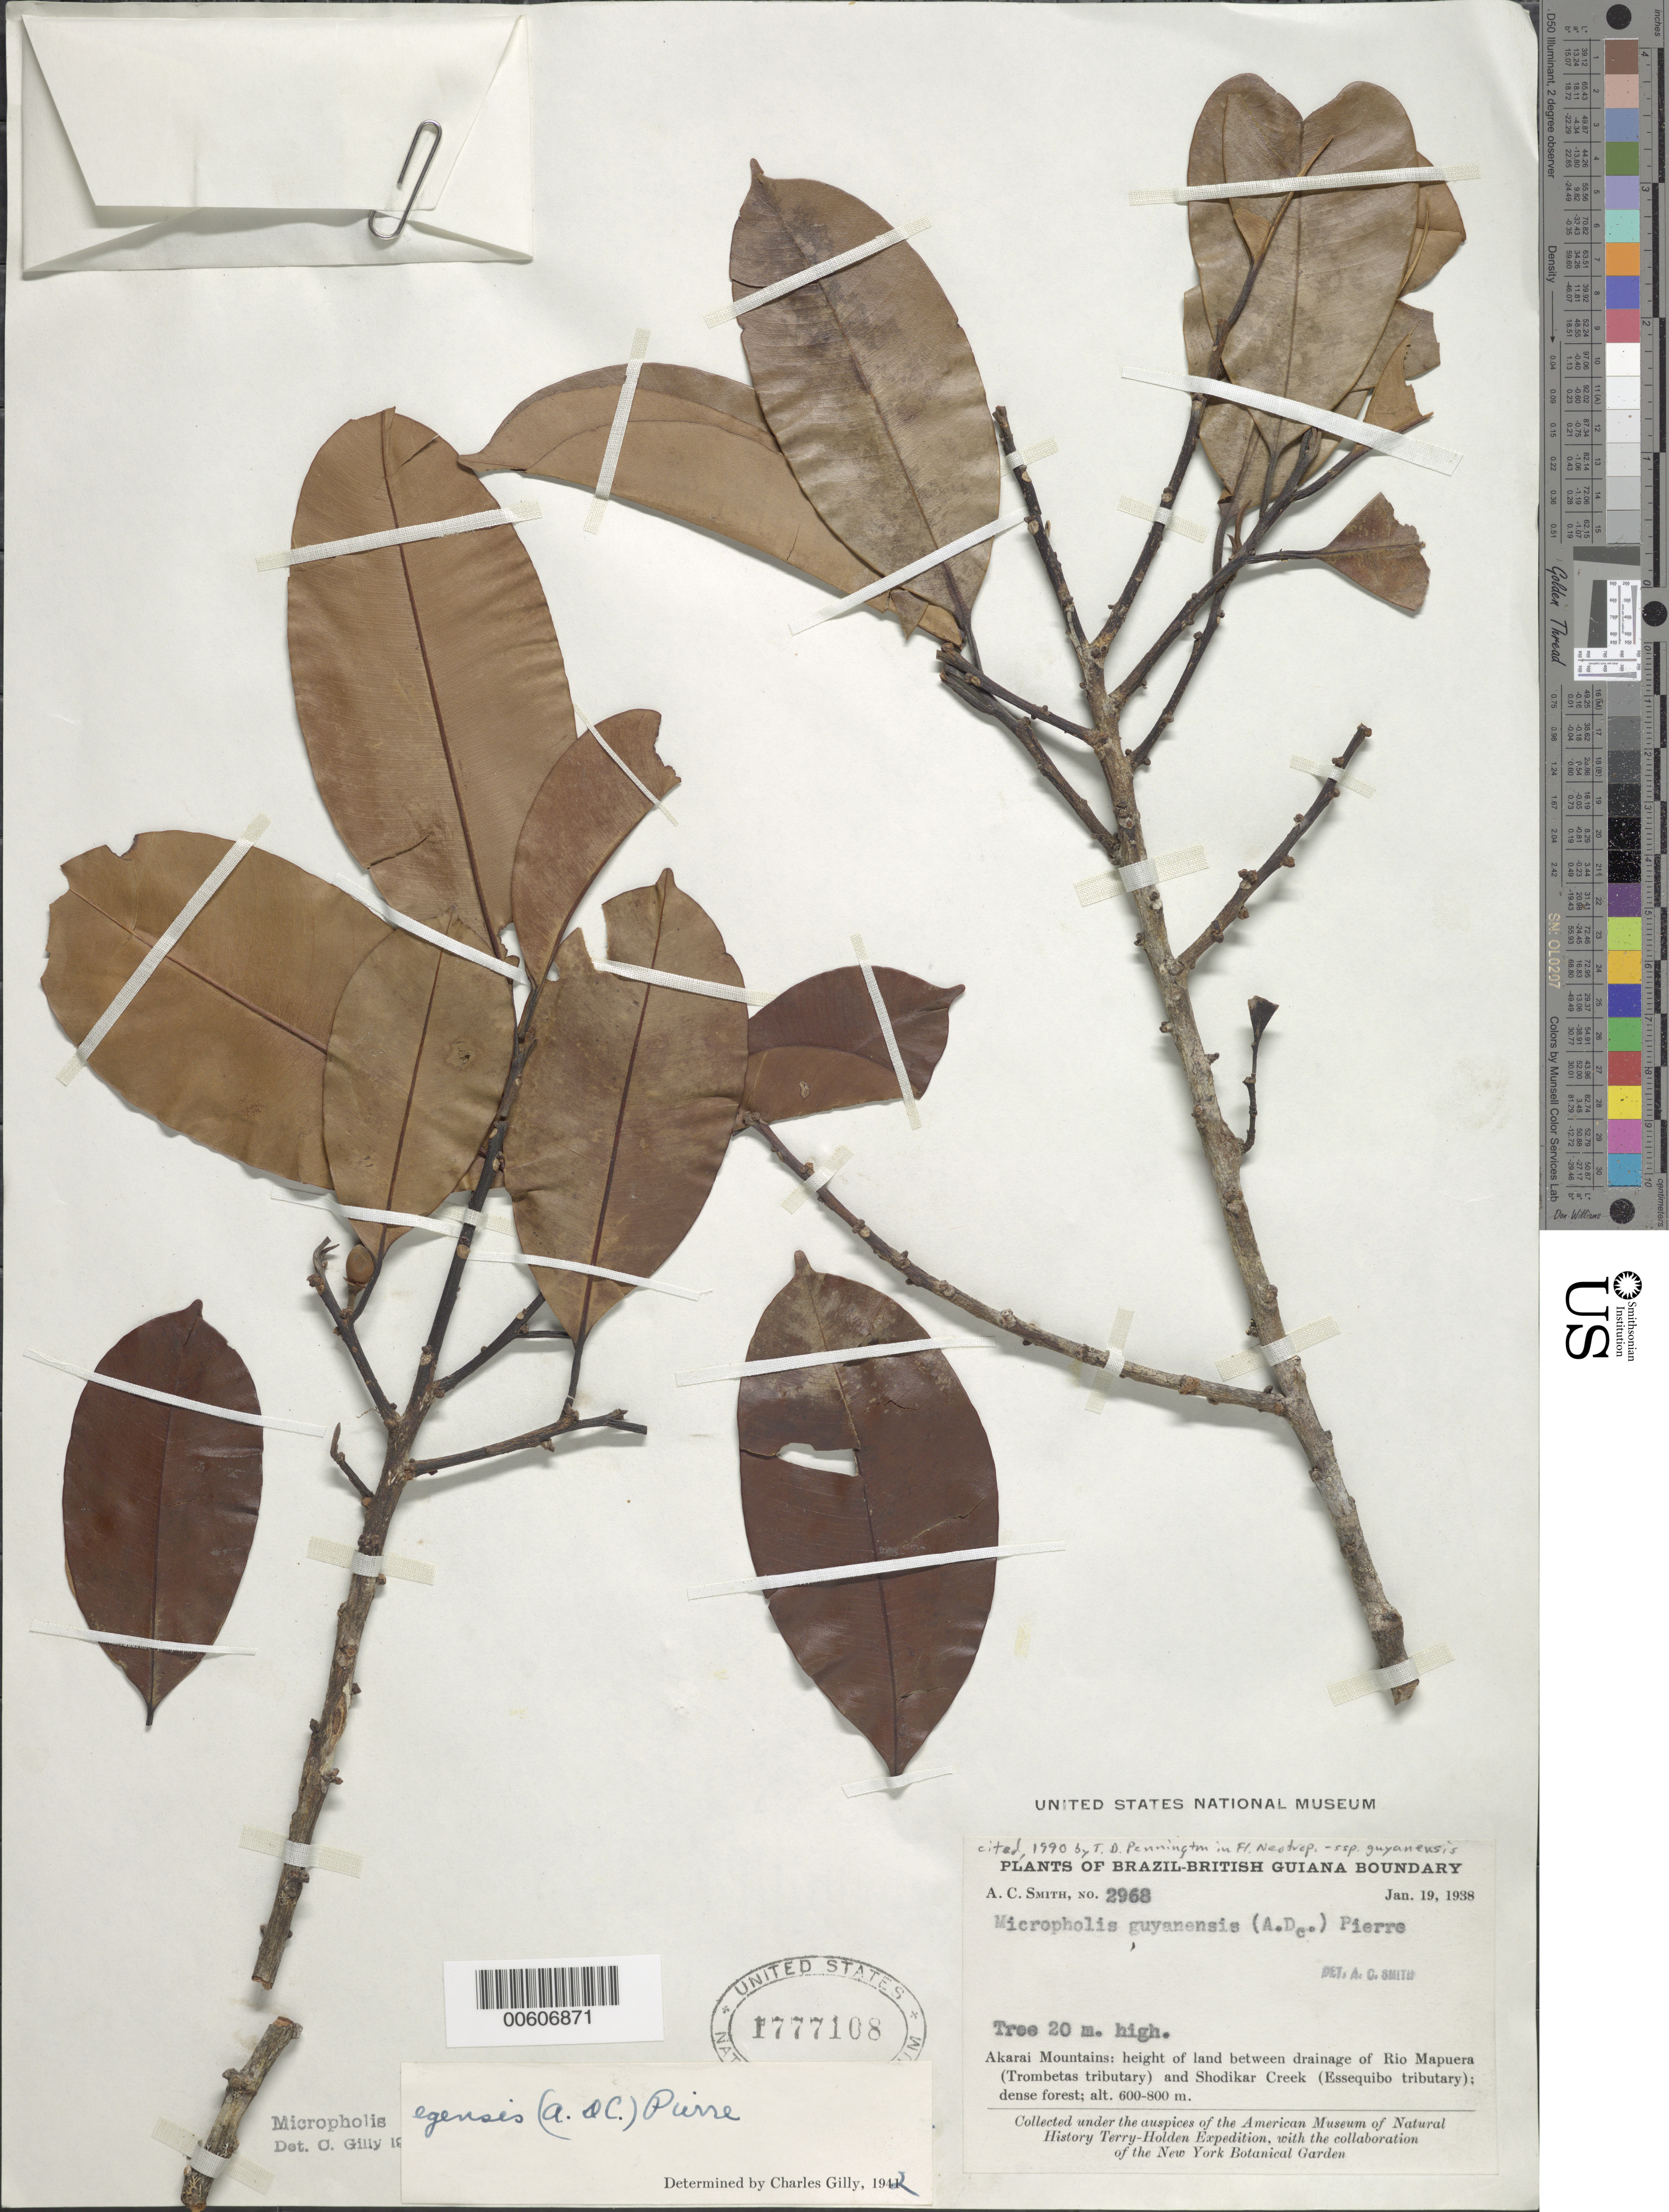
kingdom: Plantae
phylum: Tracheophyta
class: Magnoliopsida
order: Ericales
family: Sapotaceae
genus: Micropholis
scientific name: Micropholis guyanensis subsp. guyanensis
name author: (A. DC.) Pierre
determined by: Pennington, T. D., (K)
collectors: A. C. Smith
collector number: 2968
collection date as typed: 19-Jan-38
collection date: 1938-01-19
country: Guyana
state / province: U. Takutu-U. Essequibo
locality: Akarai Mts., betw. drainage of Mapuera R. (Trombetas trib.) & Shodikar Creek (Essequibo trib.)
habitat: Dense forest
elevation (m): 600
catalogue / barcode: US 1777108